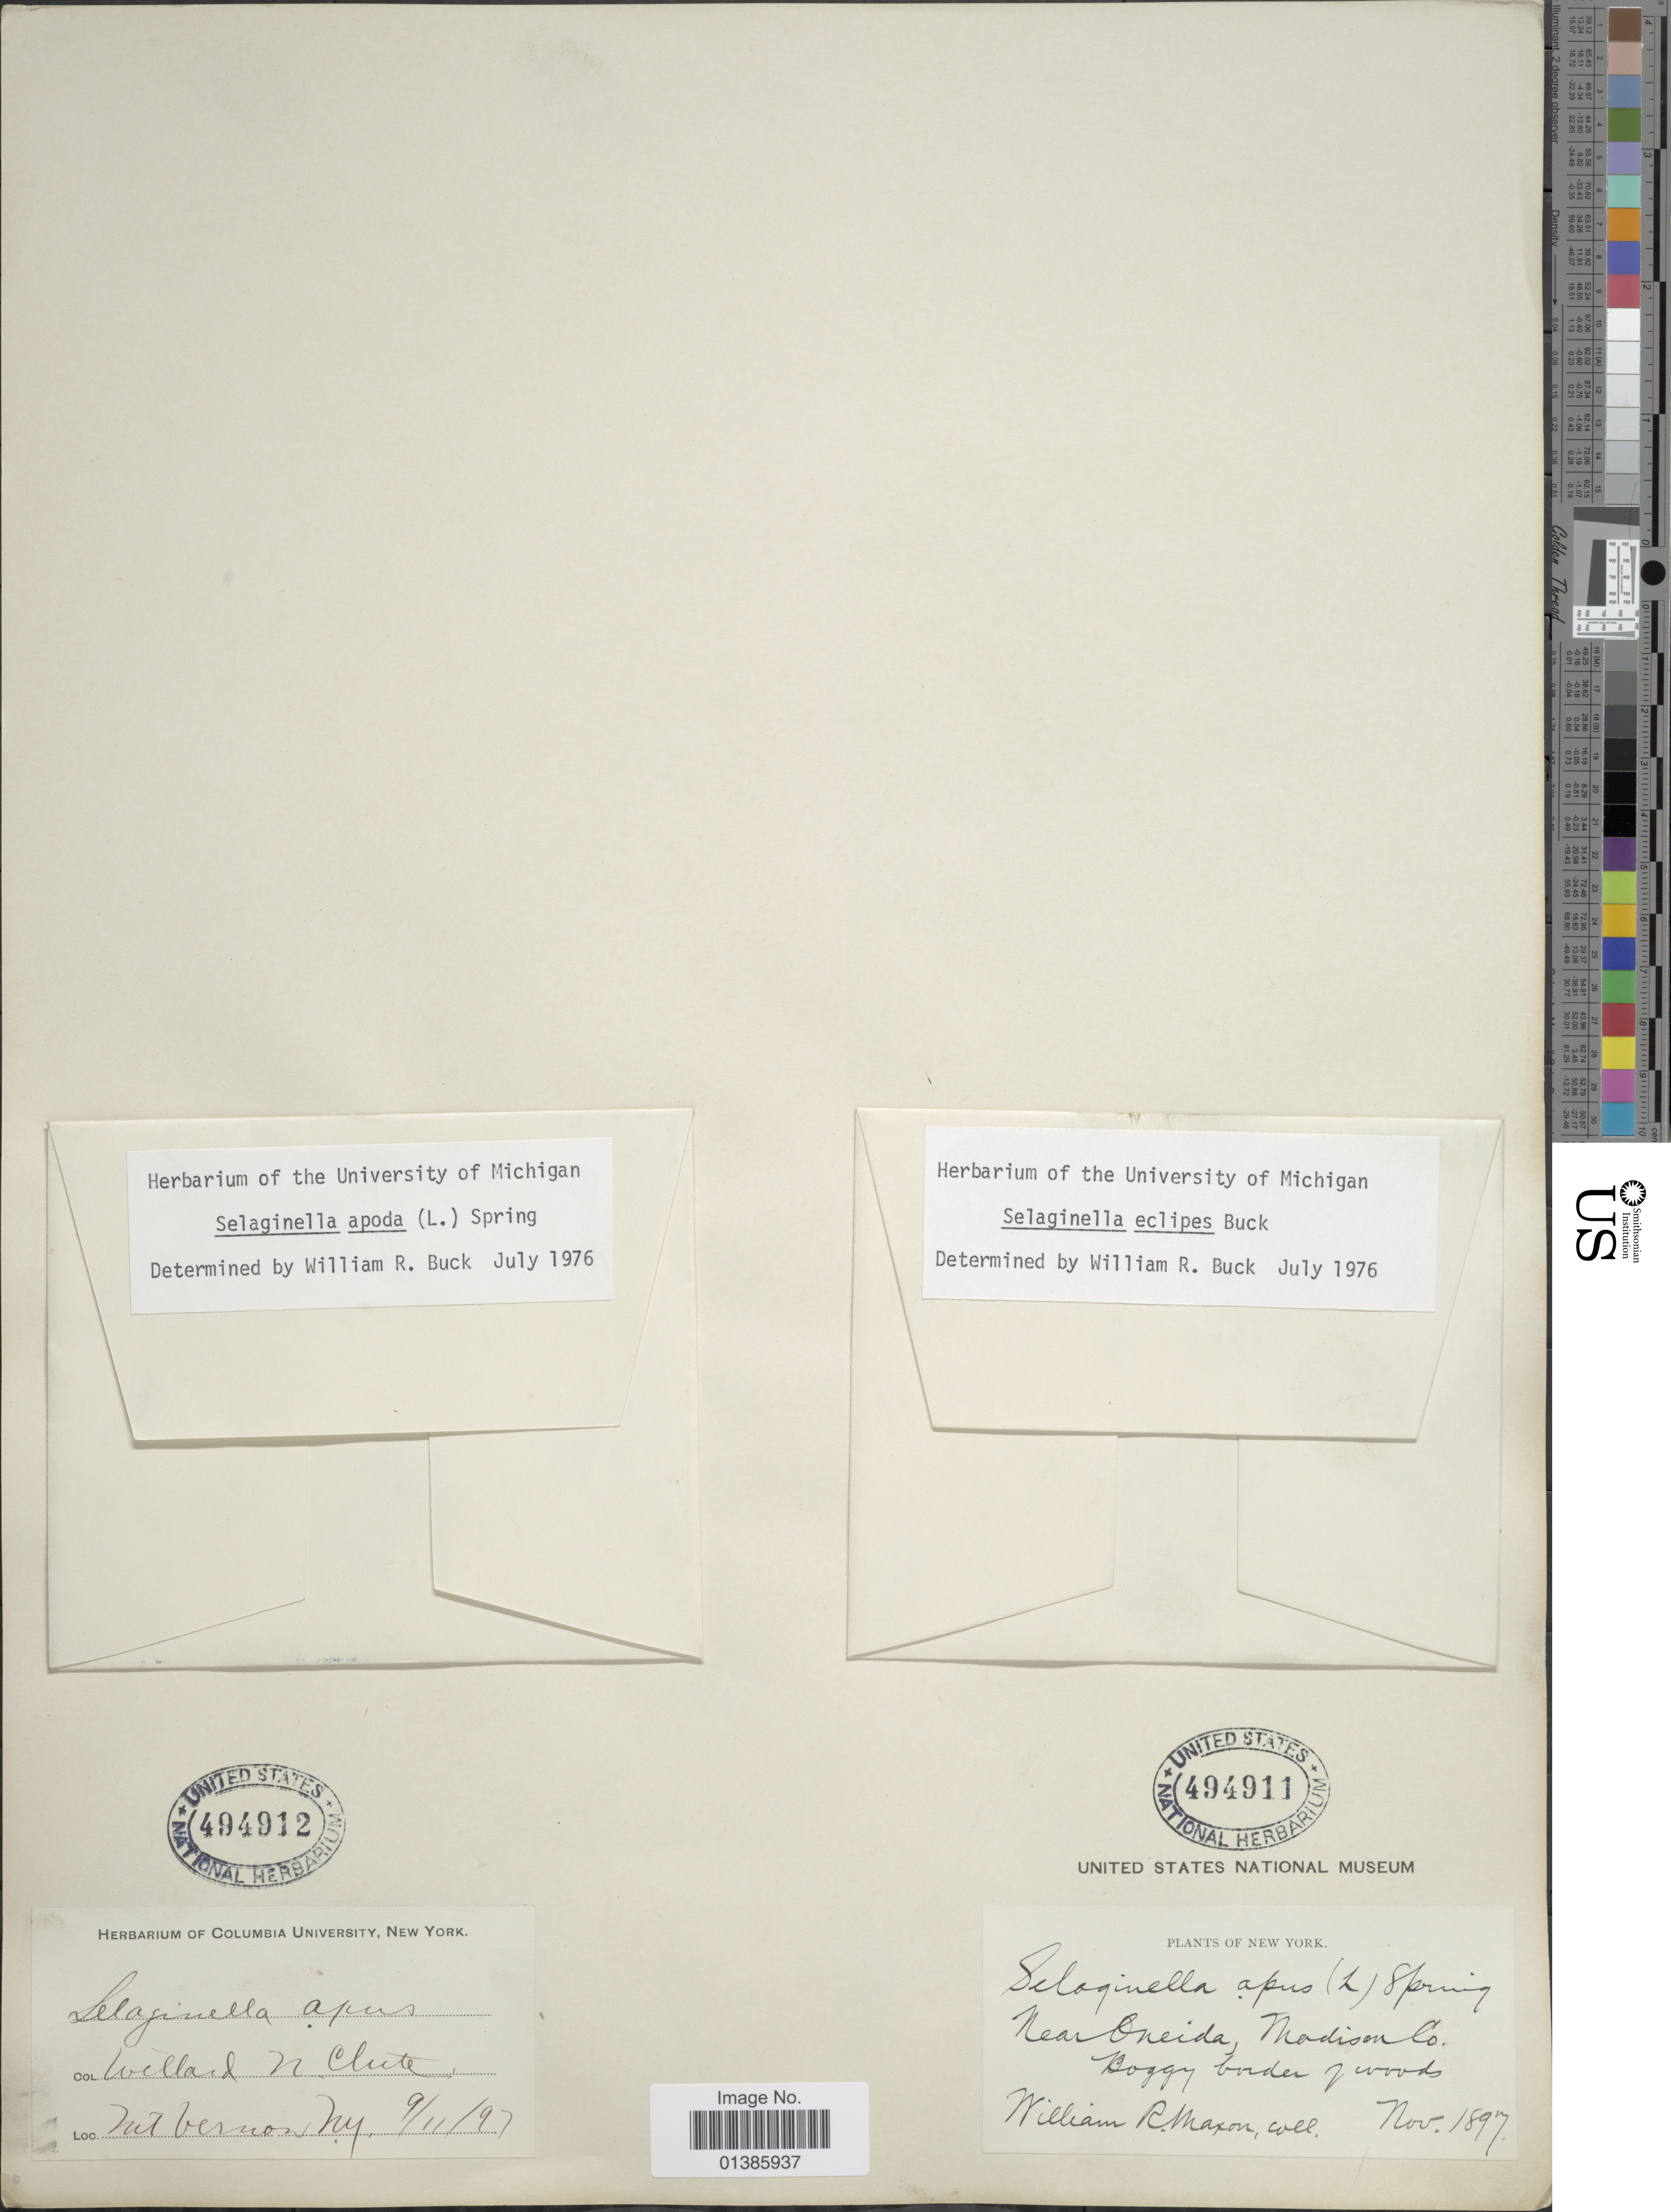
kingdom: Plantae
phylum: Tracheophyta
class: Lycopodiopsida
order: Selaginellales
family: Selaginellaceae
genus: Selaginella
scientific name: Selaginella eclipes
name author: W.R. Buck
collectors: W. N. Clute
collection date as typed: Transcribed d/m/y: 11/9/97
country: United States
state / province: New York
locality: Mt. Vernon.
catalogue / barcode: US 494912-2